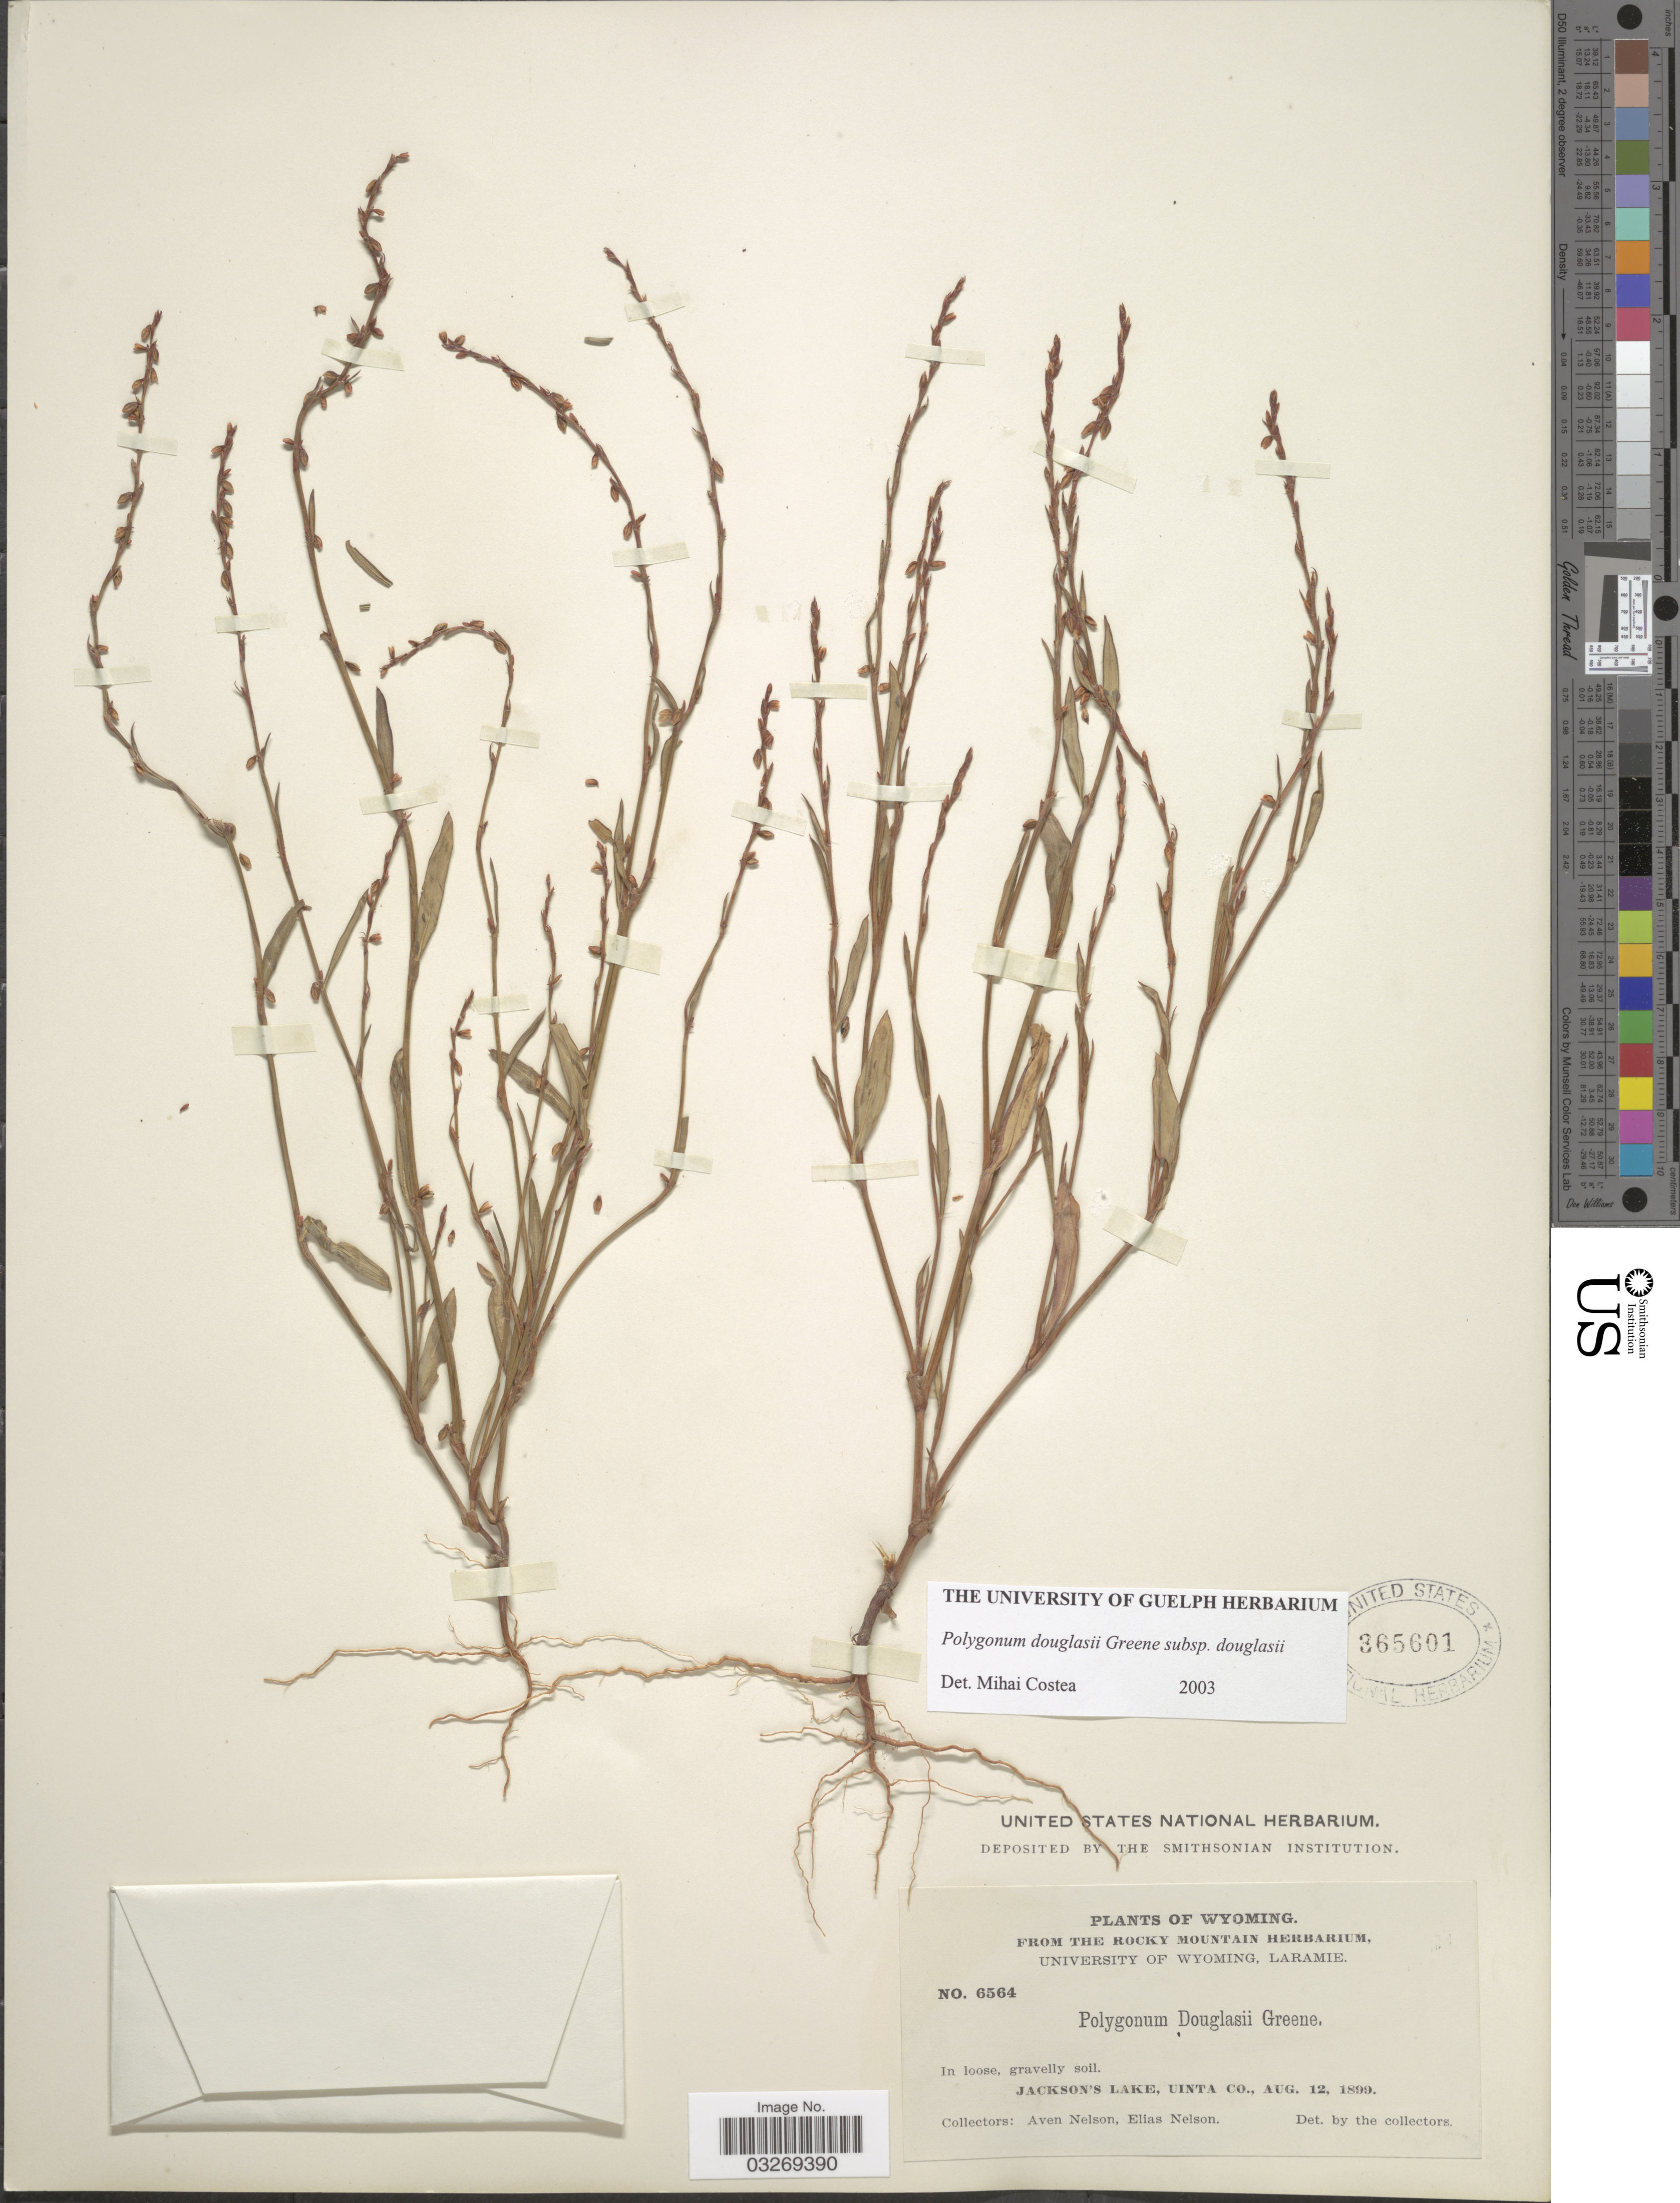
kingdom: Plantae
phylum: Tracheophyta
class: Magnoliopsida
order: Caryophyllales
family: Polygonaceae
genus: Polygonum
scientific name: Polygonum douglasii subsp. douglasii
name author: Greene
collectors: A. Nelson & E. Nelson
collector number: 6564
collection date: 1899-08-12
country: United States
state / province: Wyoming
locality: Jackson's Lake, Uinta Co.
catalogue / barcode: US 365601